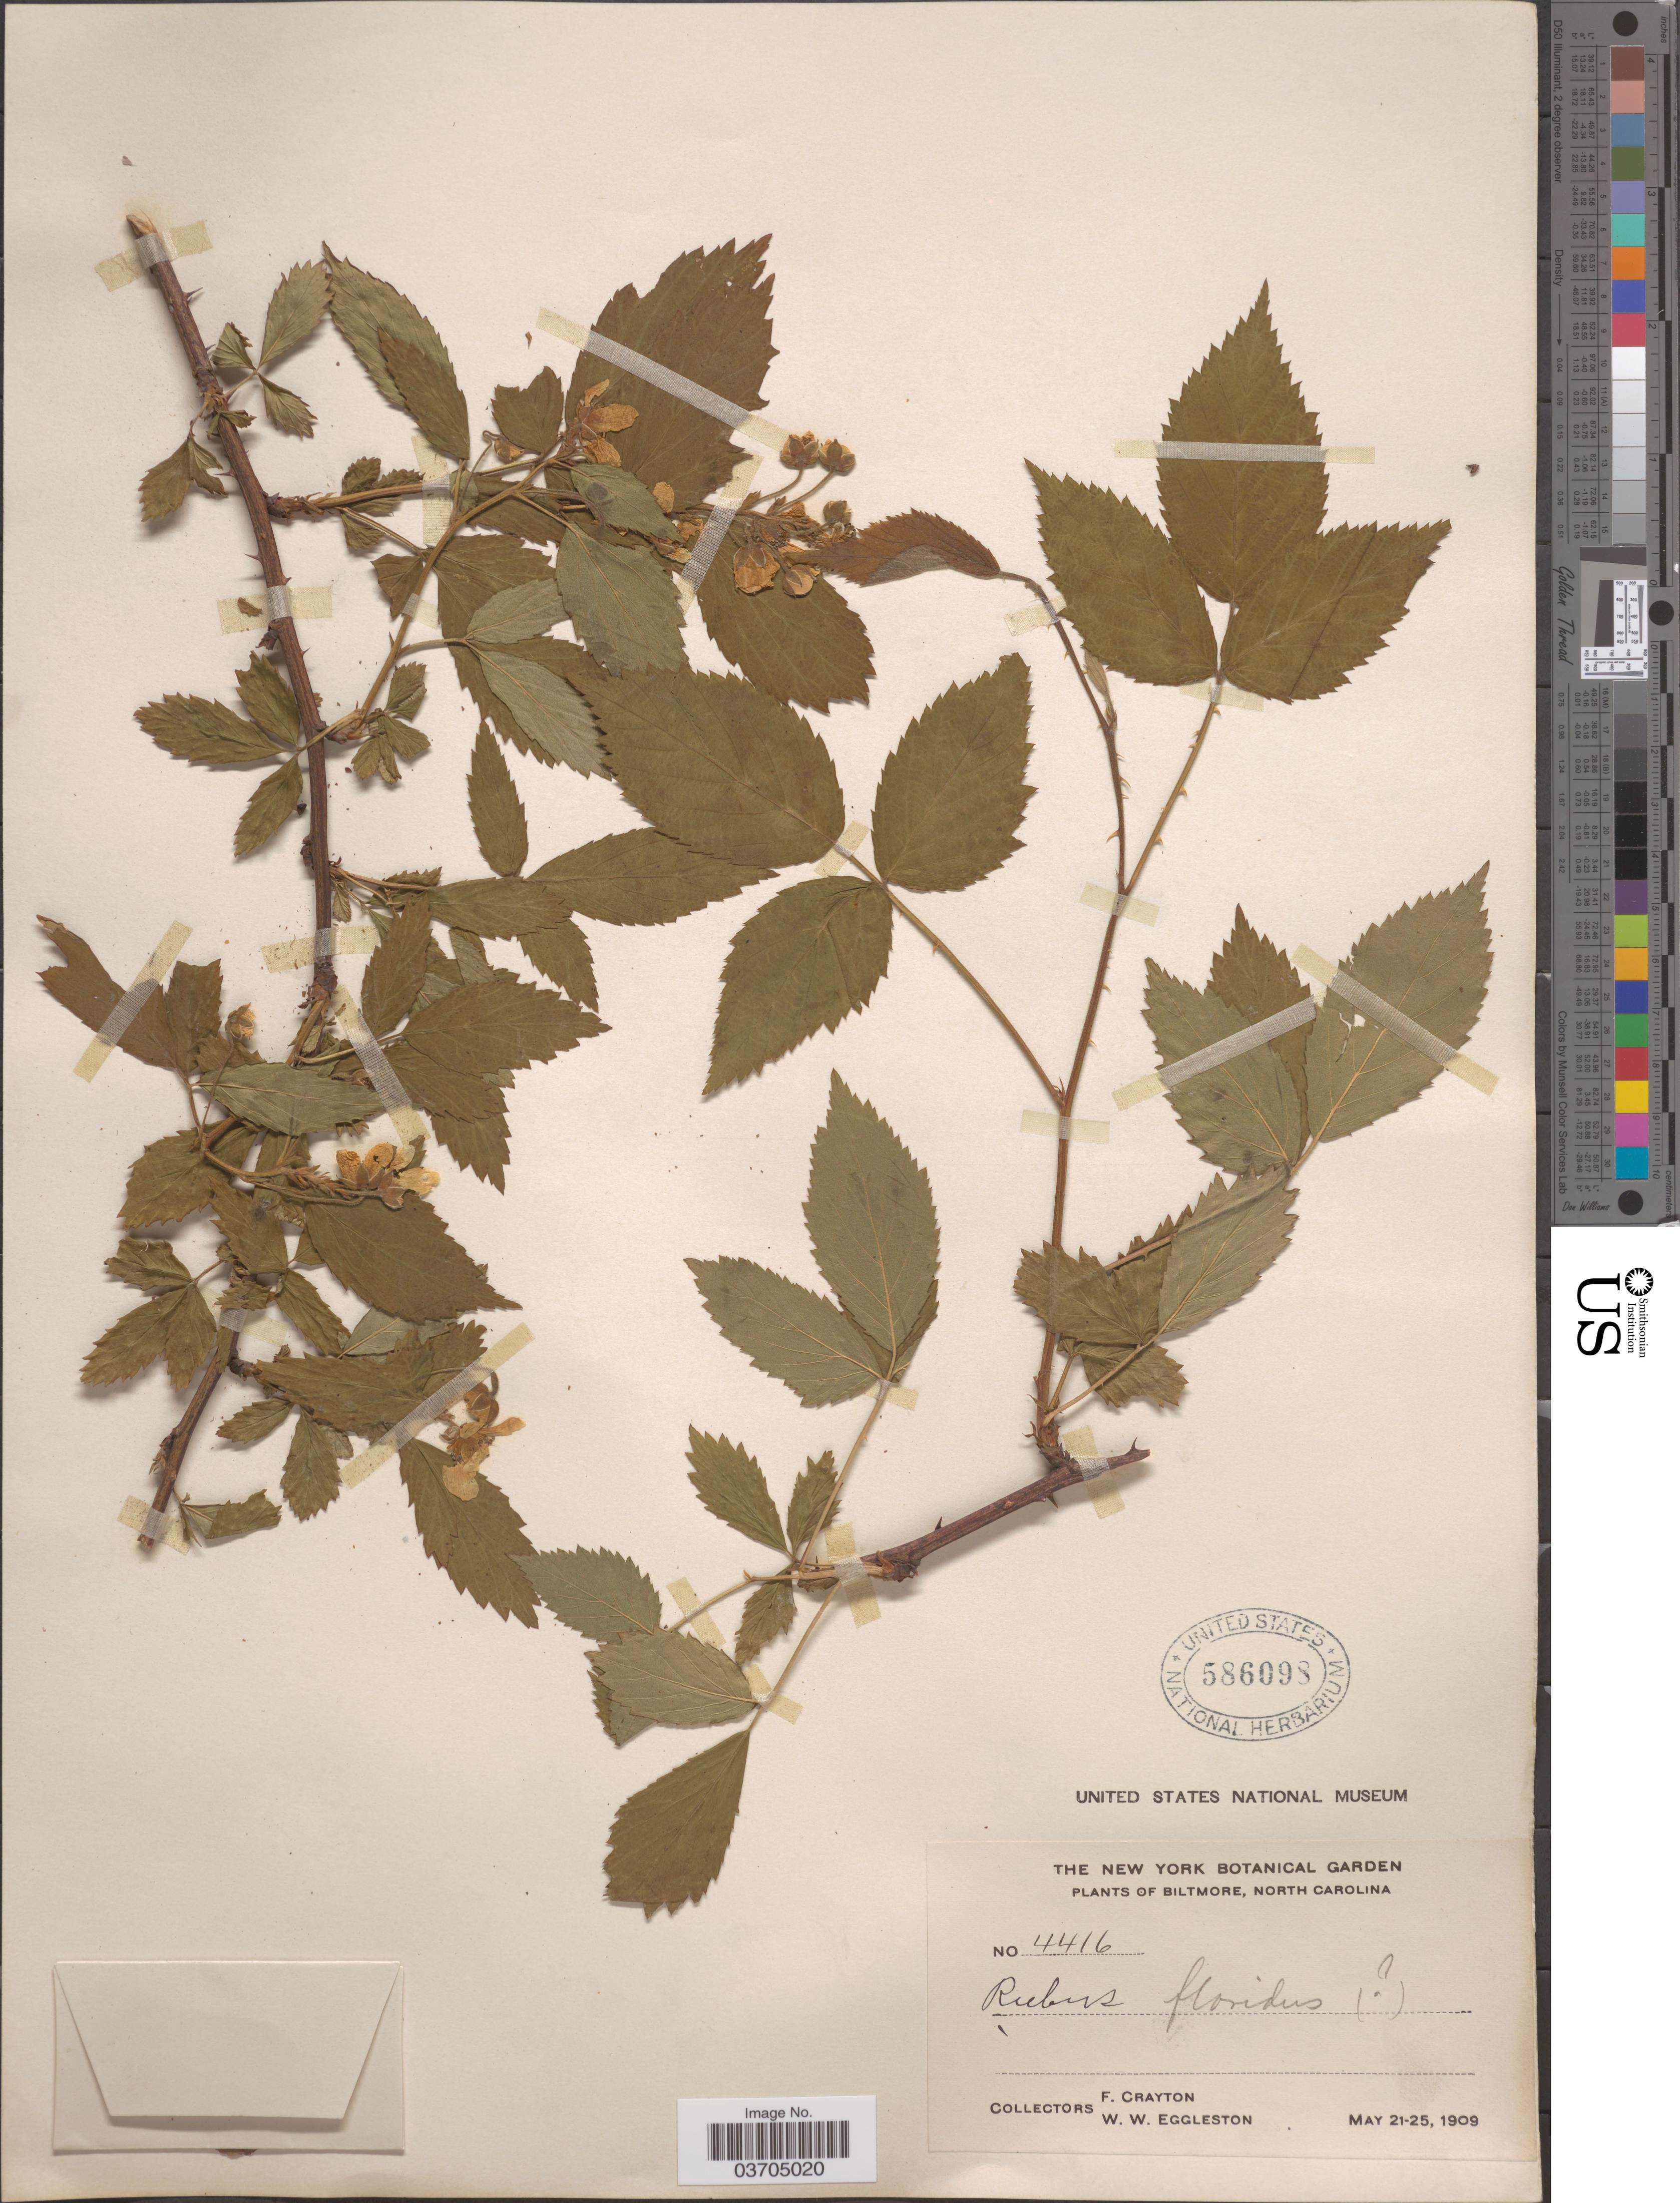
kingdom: Plantae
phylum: Tracheophyta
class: Magnoliopsida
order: Rosales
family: Rosaceae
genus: Rubus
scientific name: Rubus floridus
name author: Tratt.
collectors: F. Crayton & W. W. Eggleston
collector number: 4416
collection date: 1909-05-21/1909-05-25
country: United States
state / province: North Carolina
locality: Biltmore.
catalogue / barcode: US 586098